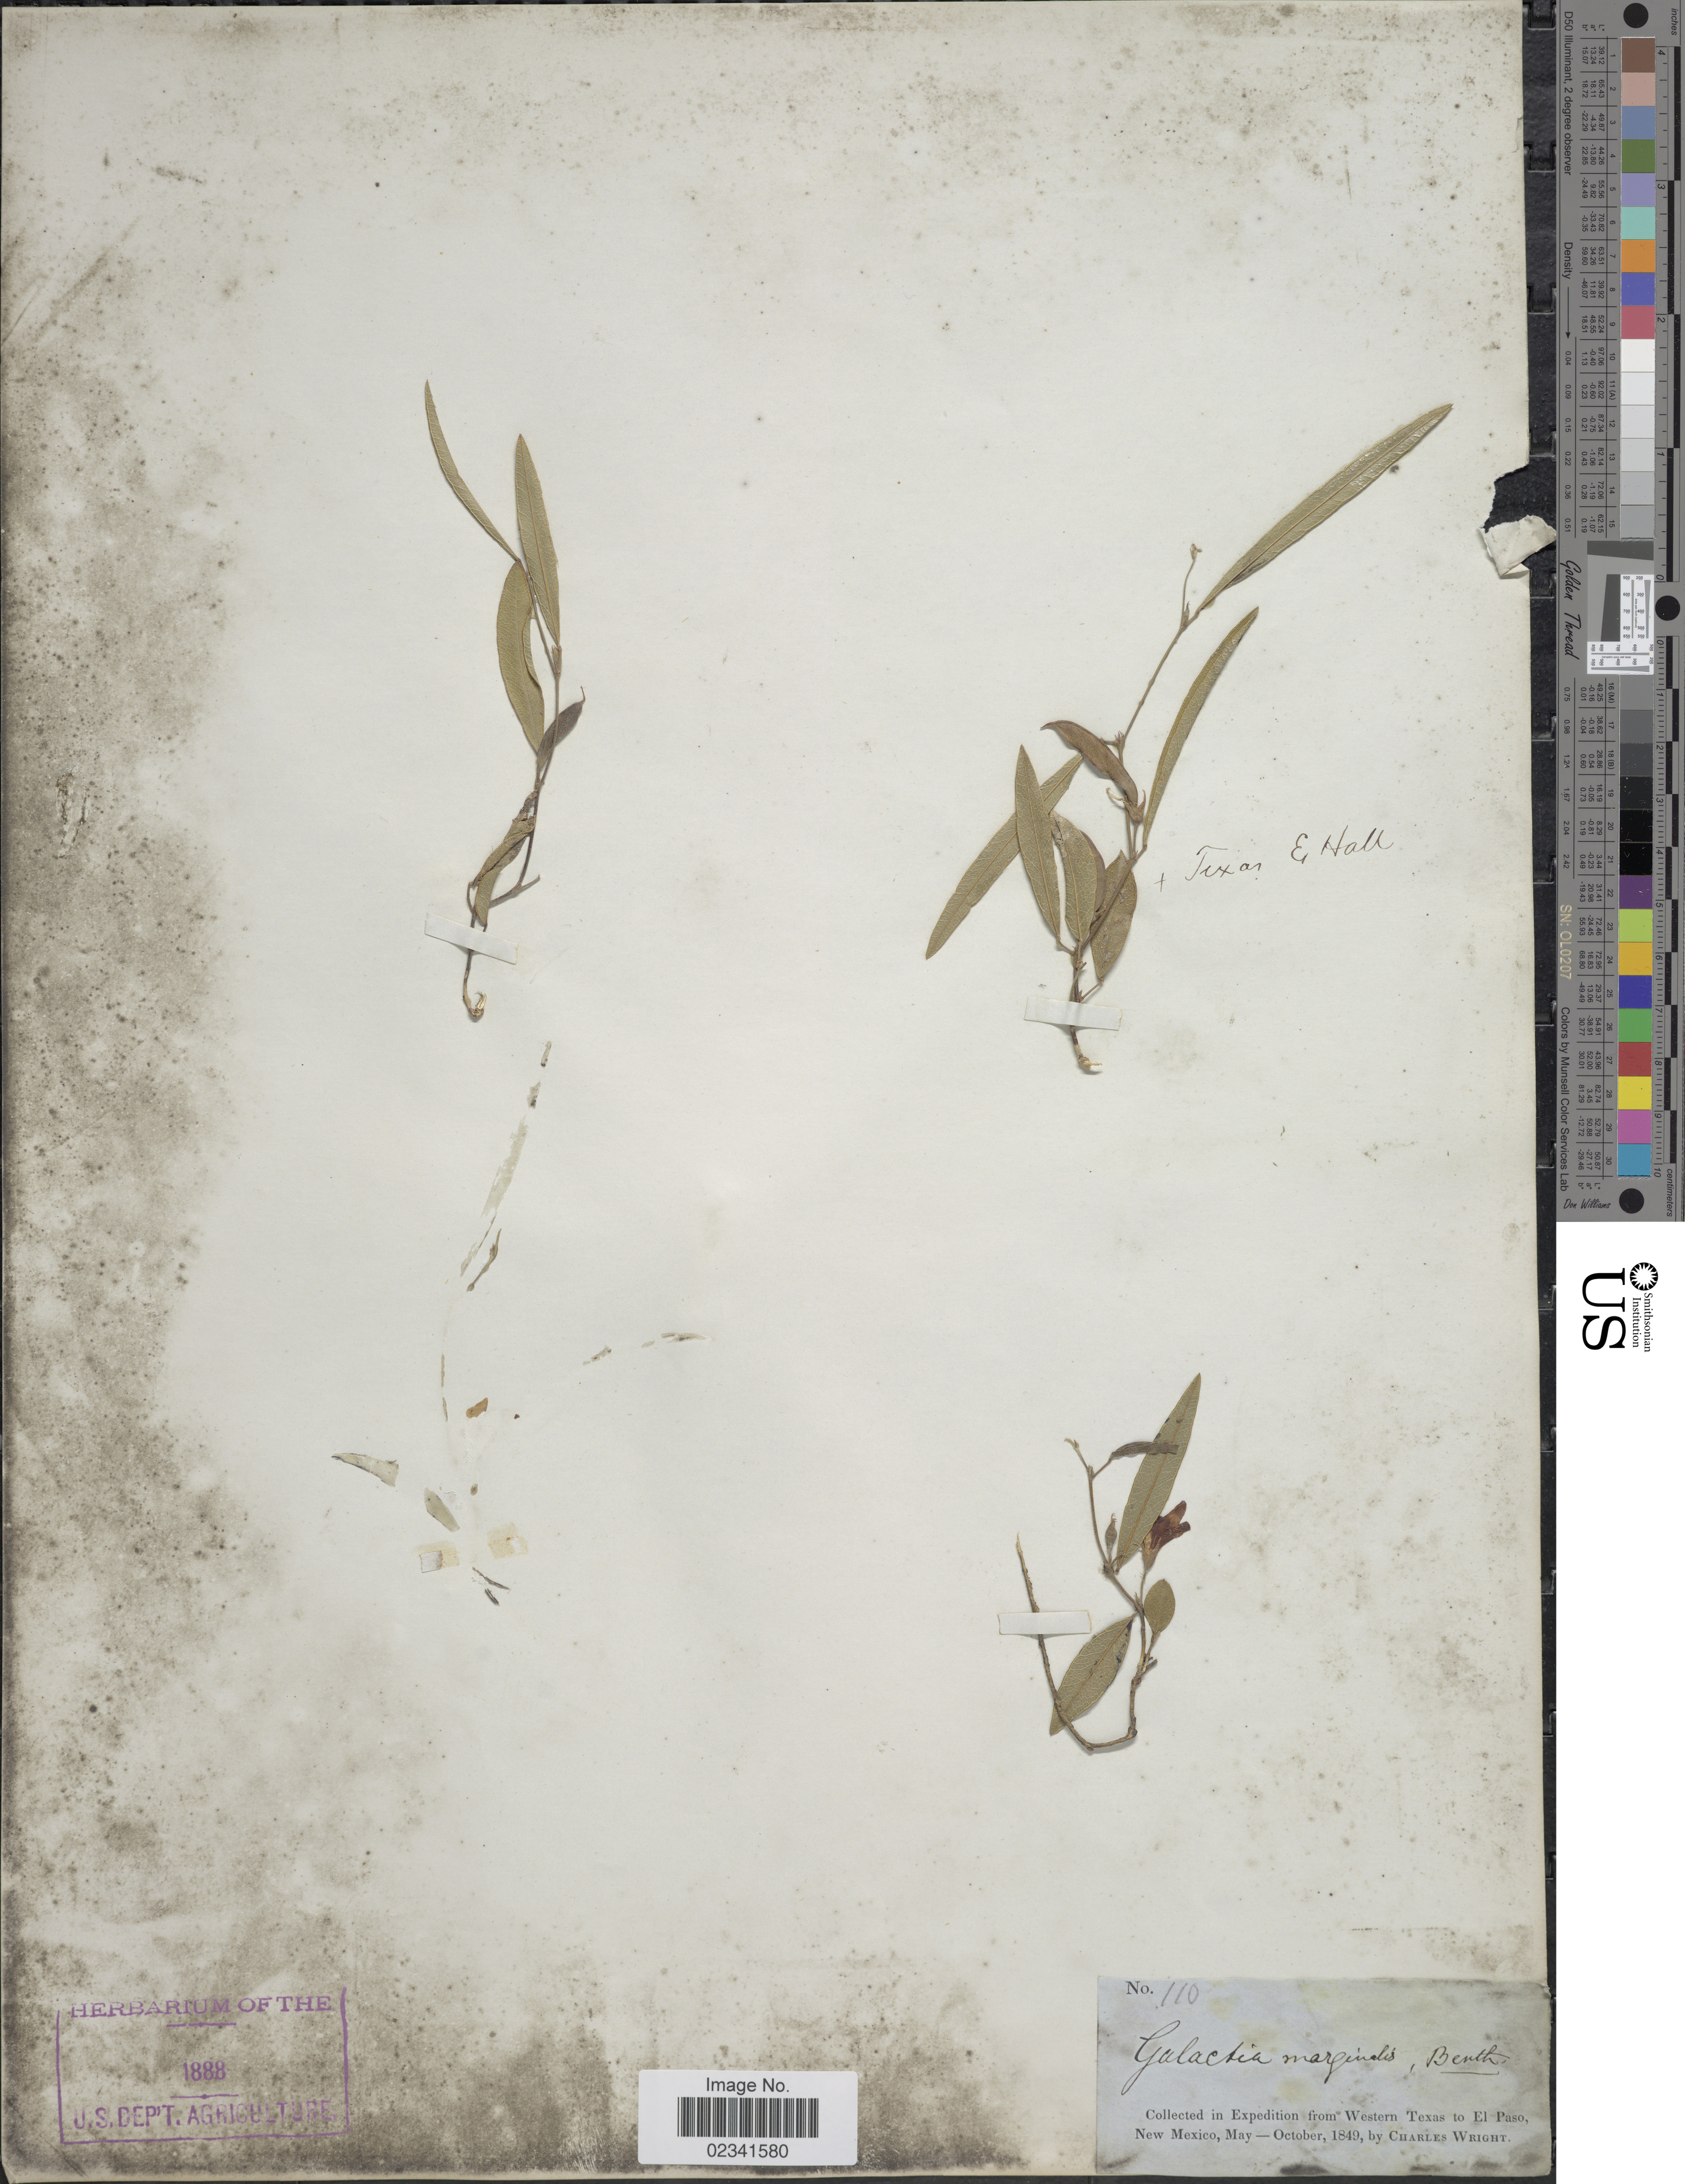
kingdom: Plantae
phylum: Tracheophyta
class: Magnoliopsida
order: Fabales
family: Fabaceae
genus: Galactia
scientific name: Galactia marginalis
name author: Benth.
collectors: C. Wright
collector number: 110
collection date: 1849-05/1849-10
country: United States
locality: From Western Texas to El Paso, New Mexico